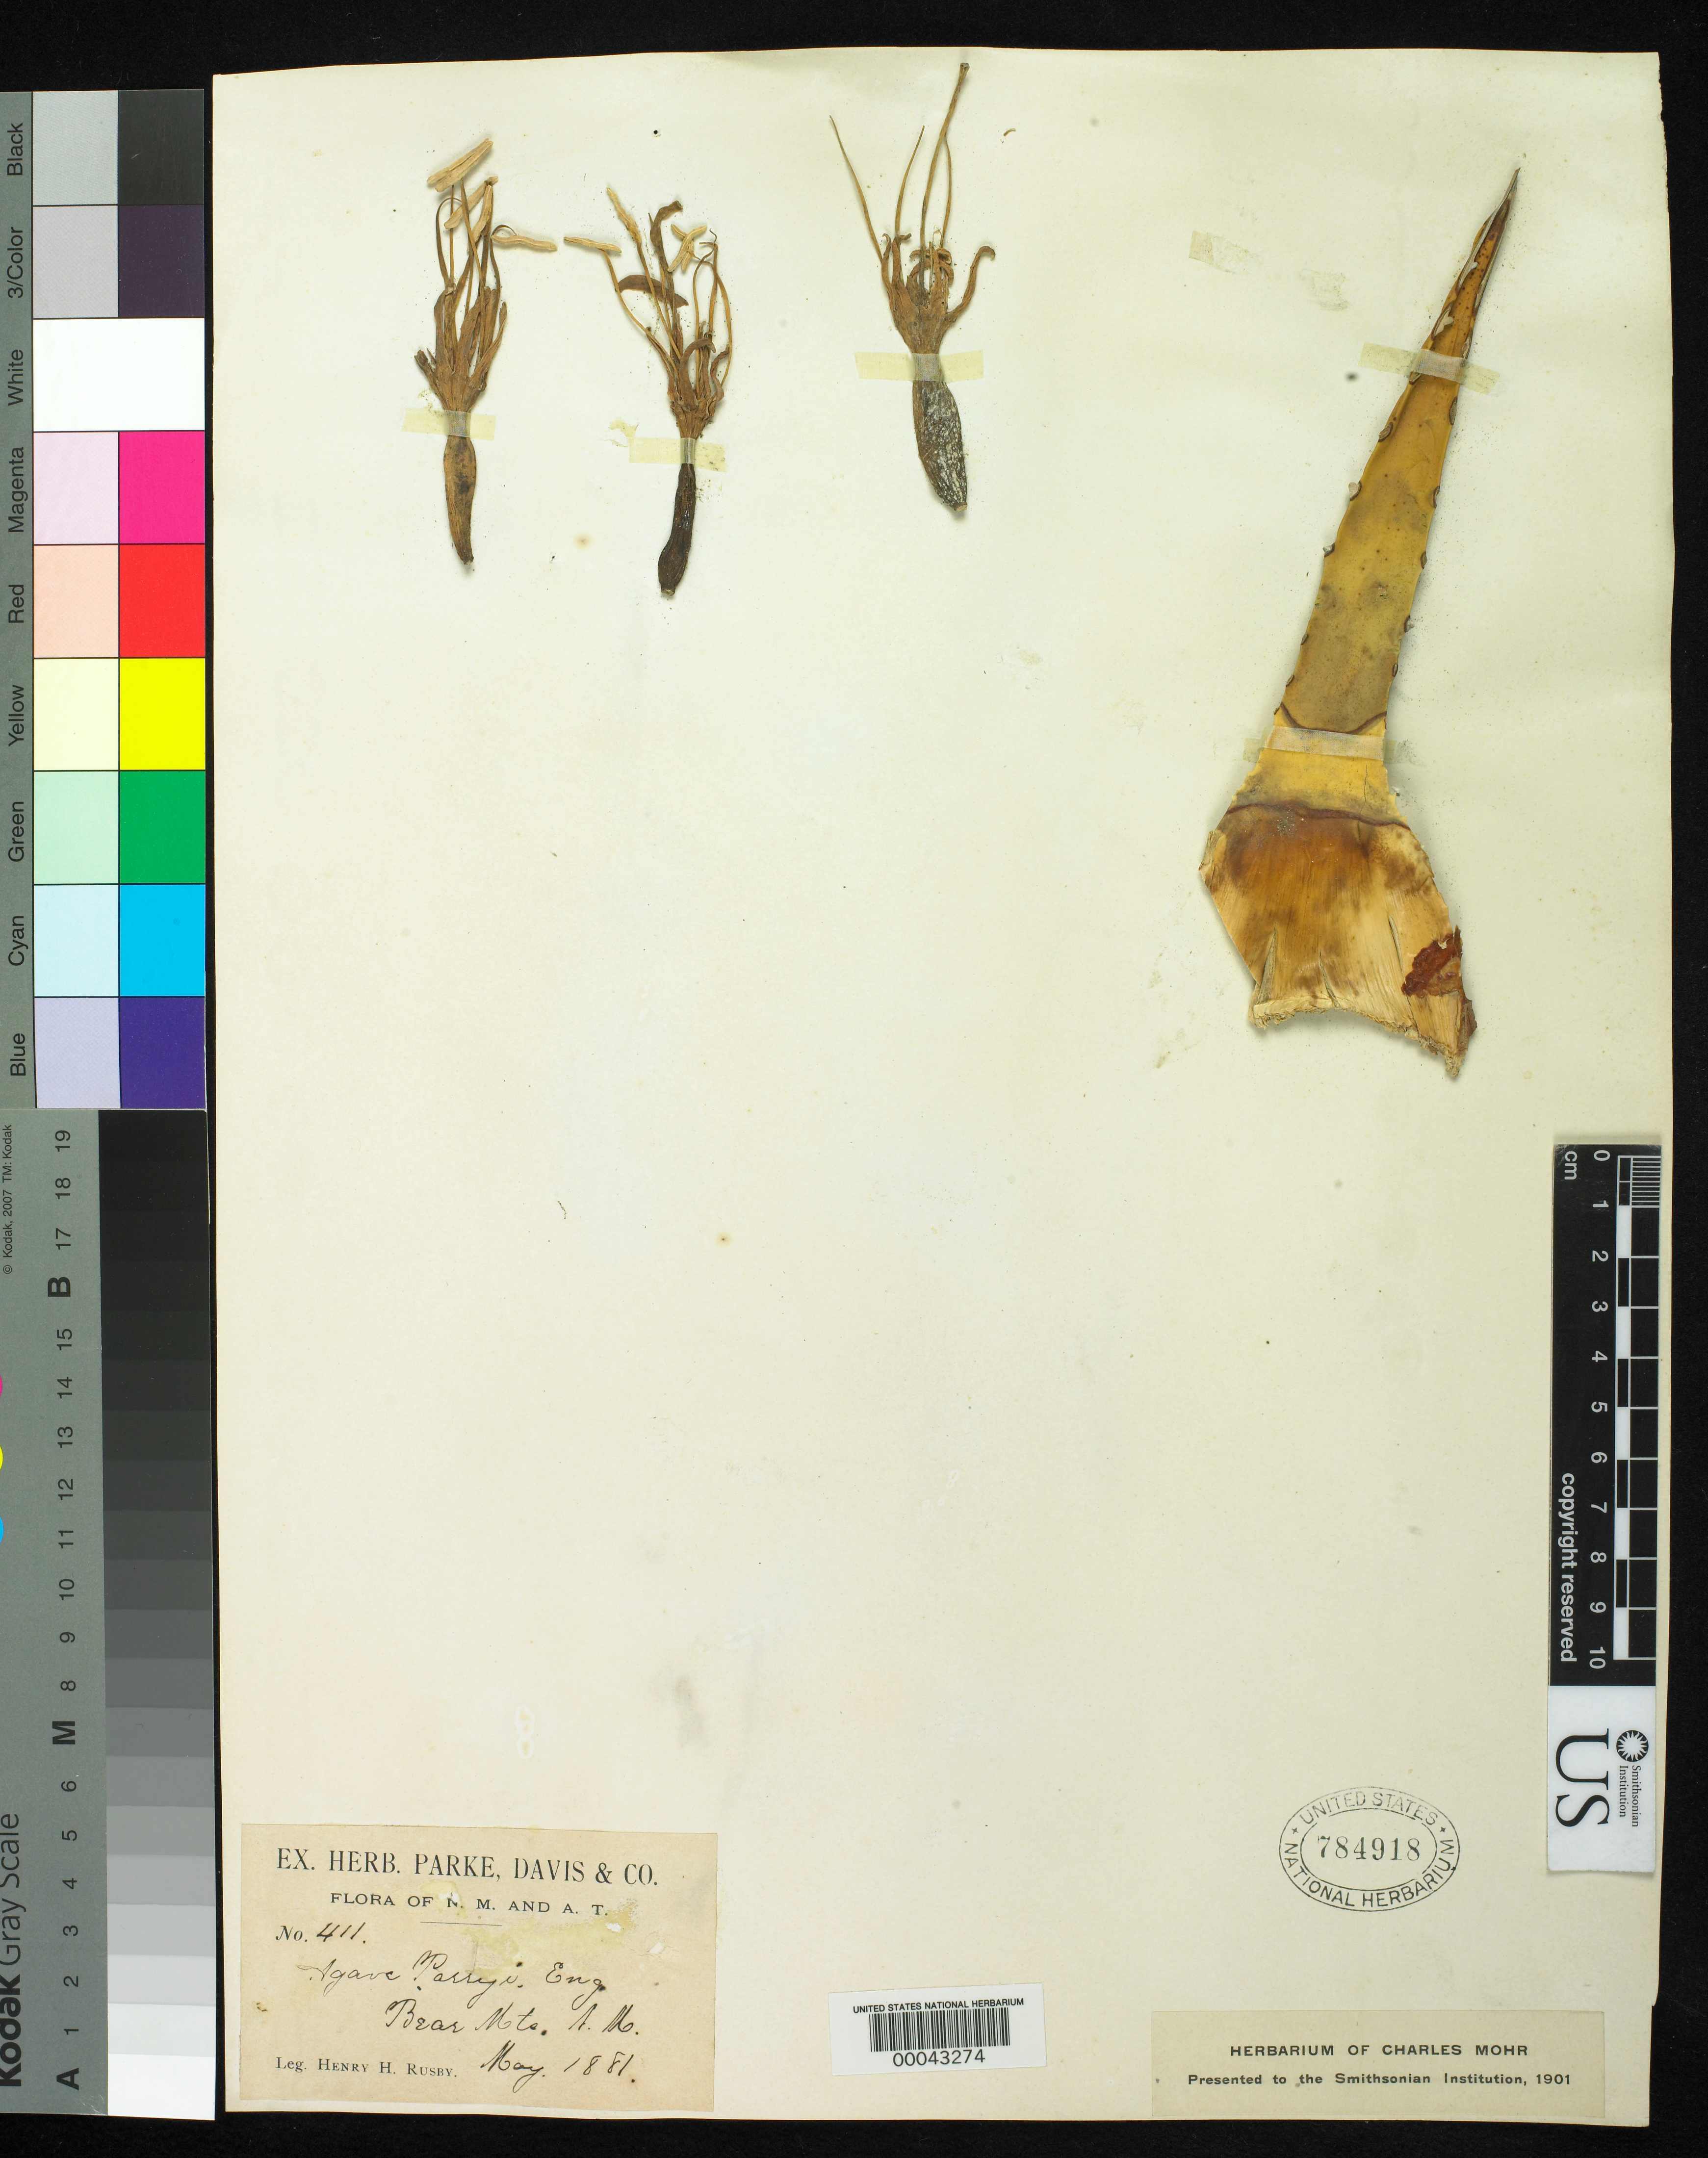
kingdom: Plantae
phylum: Tracheophyta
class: Liliopsida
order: Asparagales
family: Asparagaceae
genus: Agave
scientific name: Agave parryi var. couesii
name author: (Engelm. ex Trel.) Kearney & Peebles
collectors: H. H. Rusby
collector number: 411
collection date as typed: May 1881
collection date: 1881-05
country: United States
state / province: New Mexico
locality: Bear mts.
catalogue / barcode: US 784918